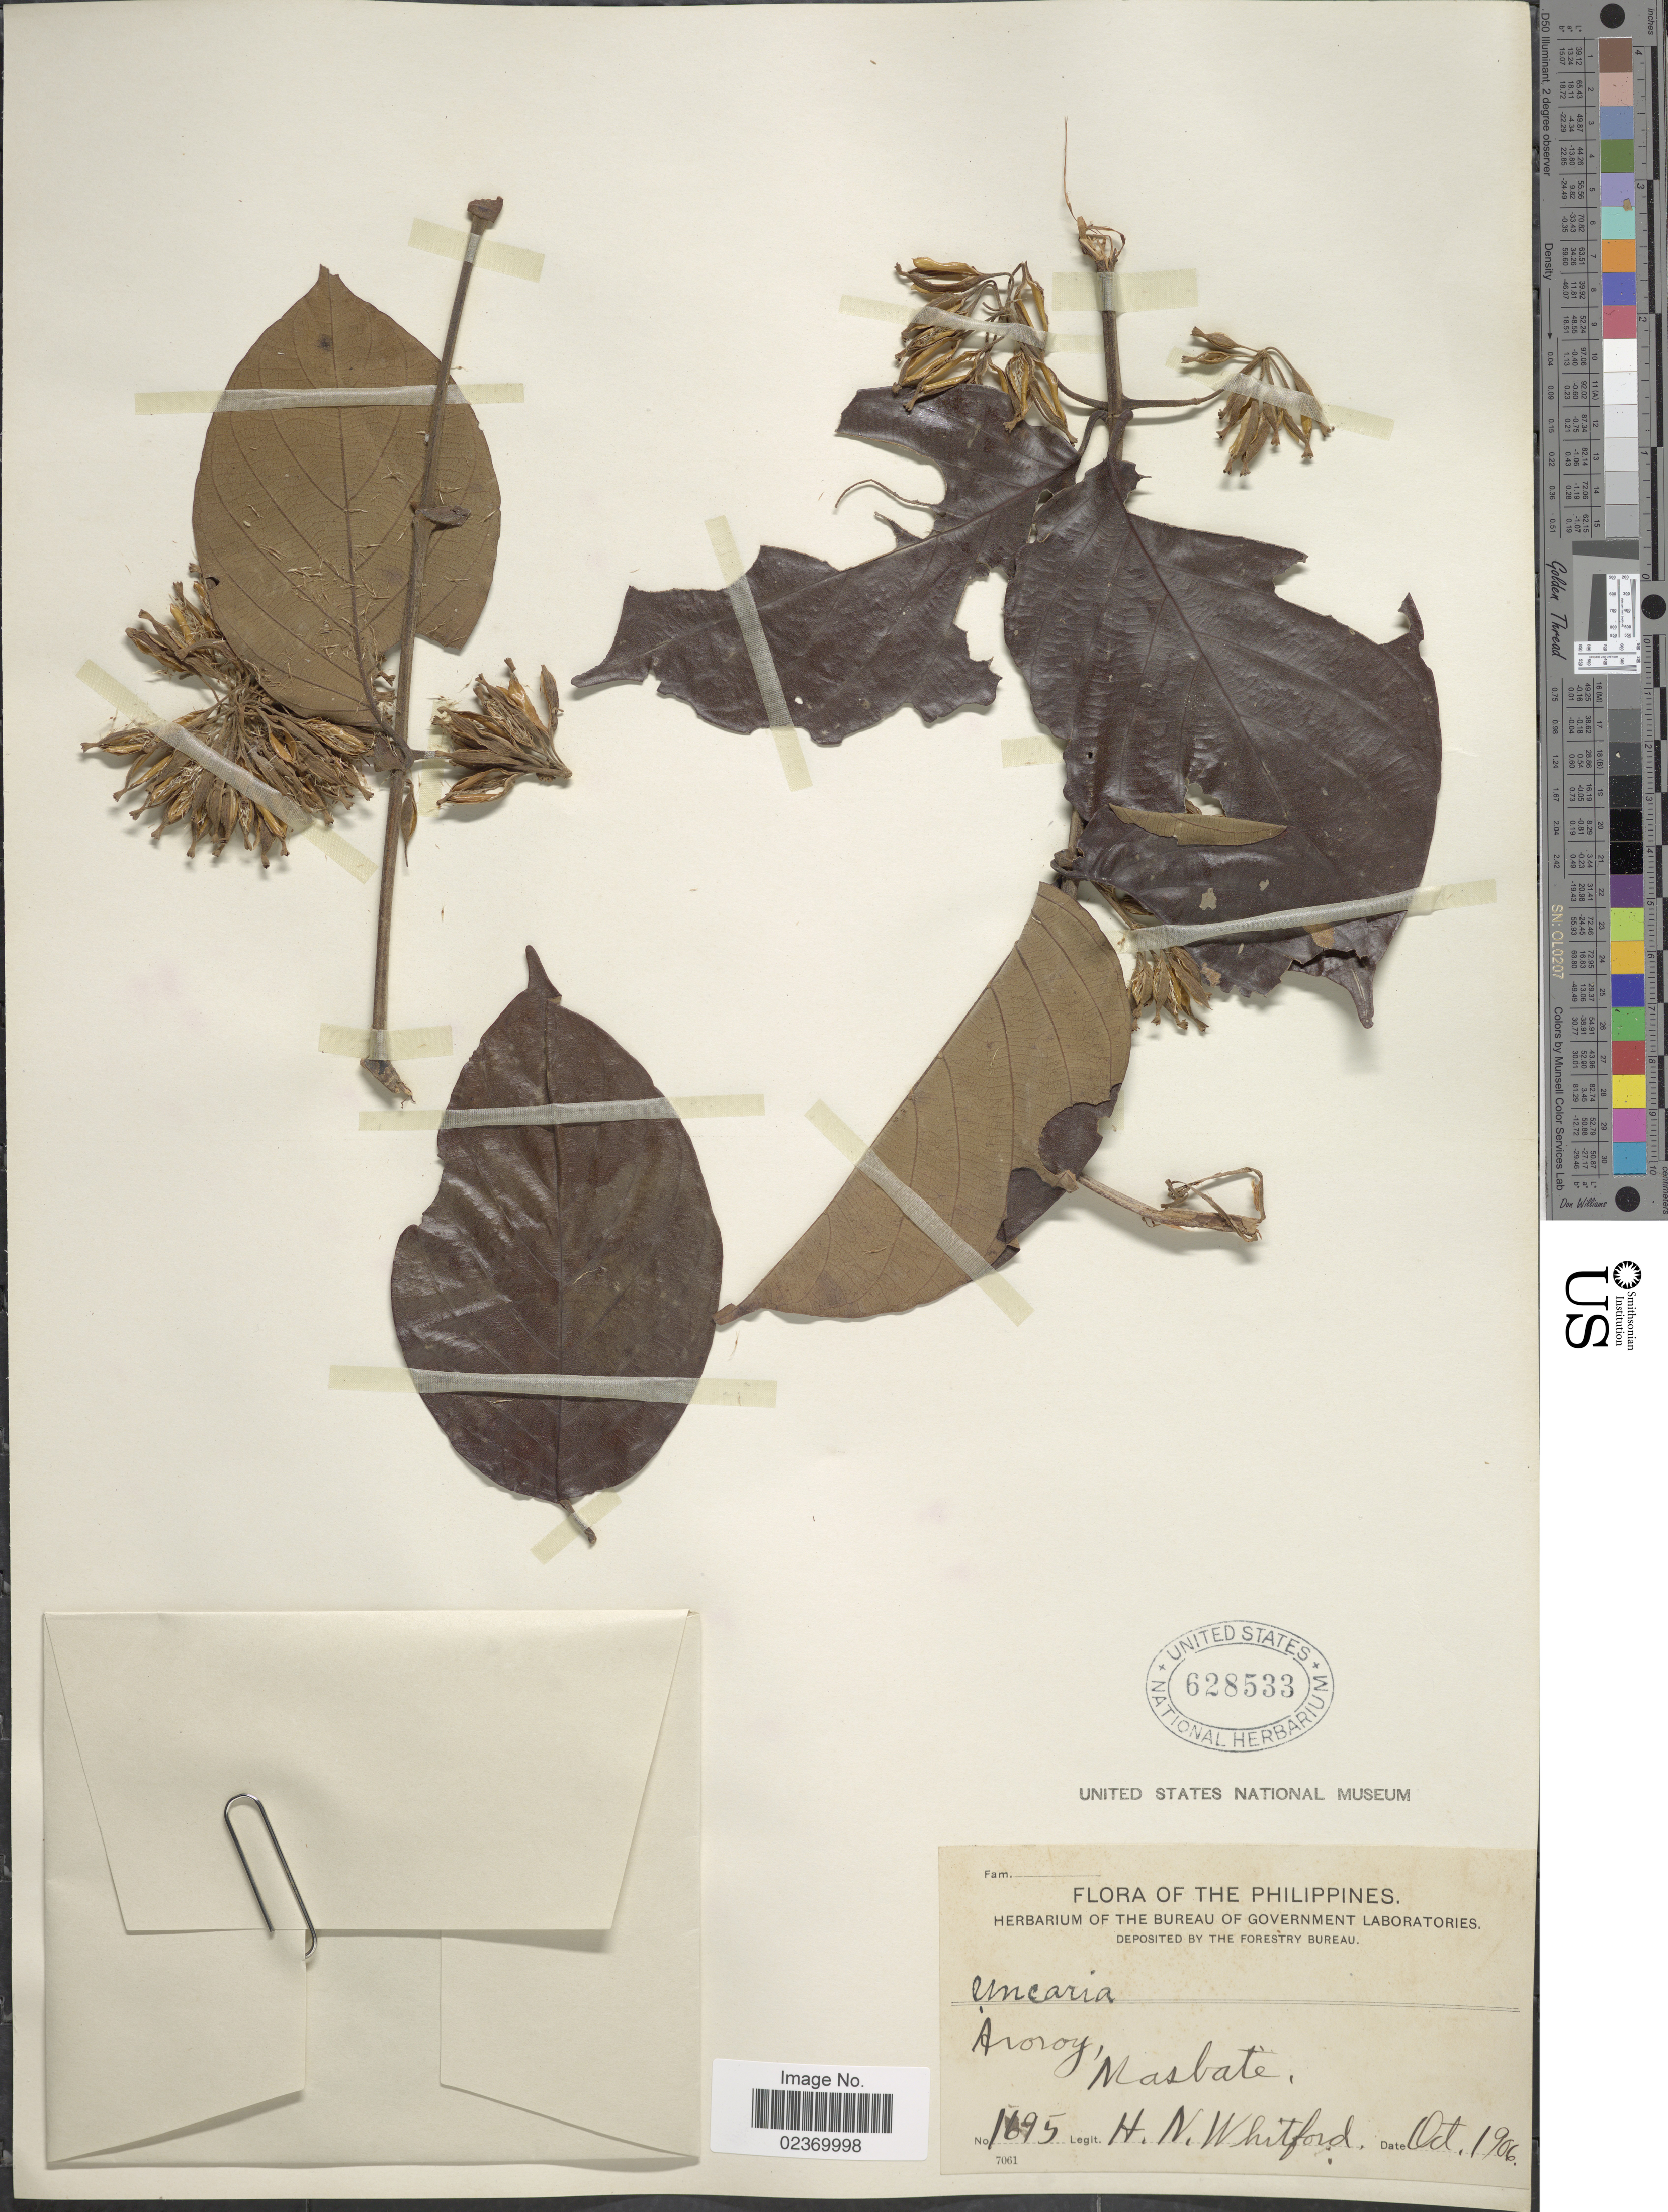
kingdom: Plantae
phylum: Tracheophyta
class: Magnoliopsida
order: Gentianales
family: Rubiaceae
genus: Uncaria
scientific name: Uncaria sp.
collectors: H. N. Whitford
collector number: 1695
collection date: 1906-10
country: Philippines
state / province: Bicol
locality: Aroroy, Masbate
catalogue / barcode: US 628533